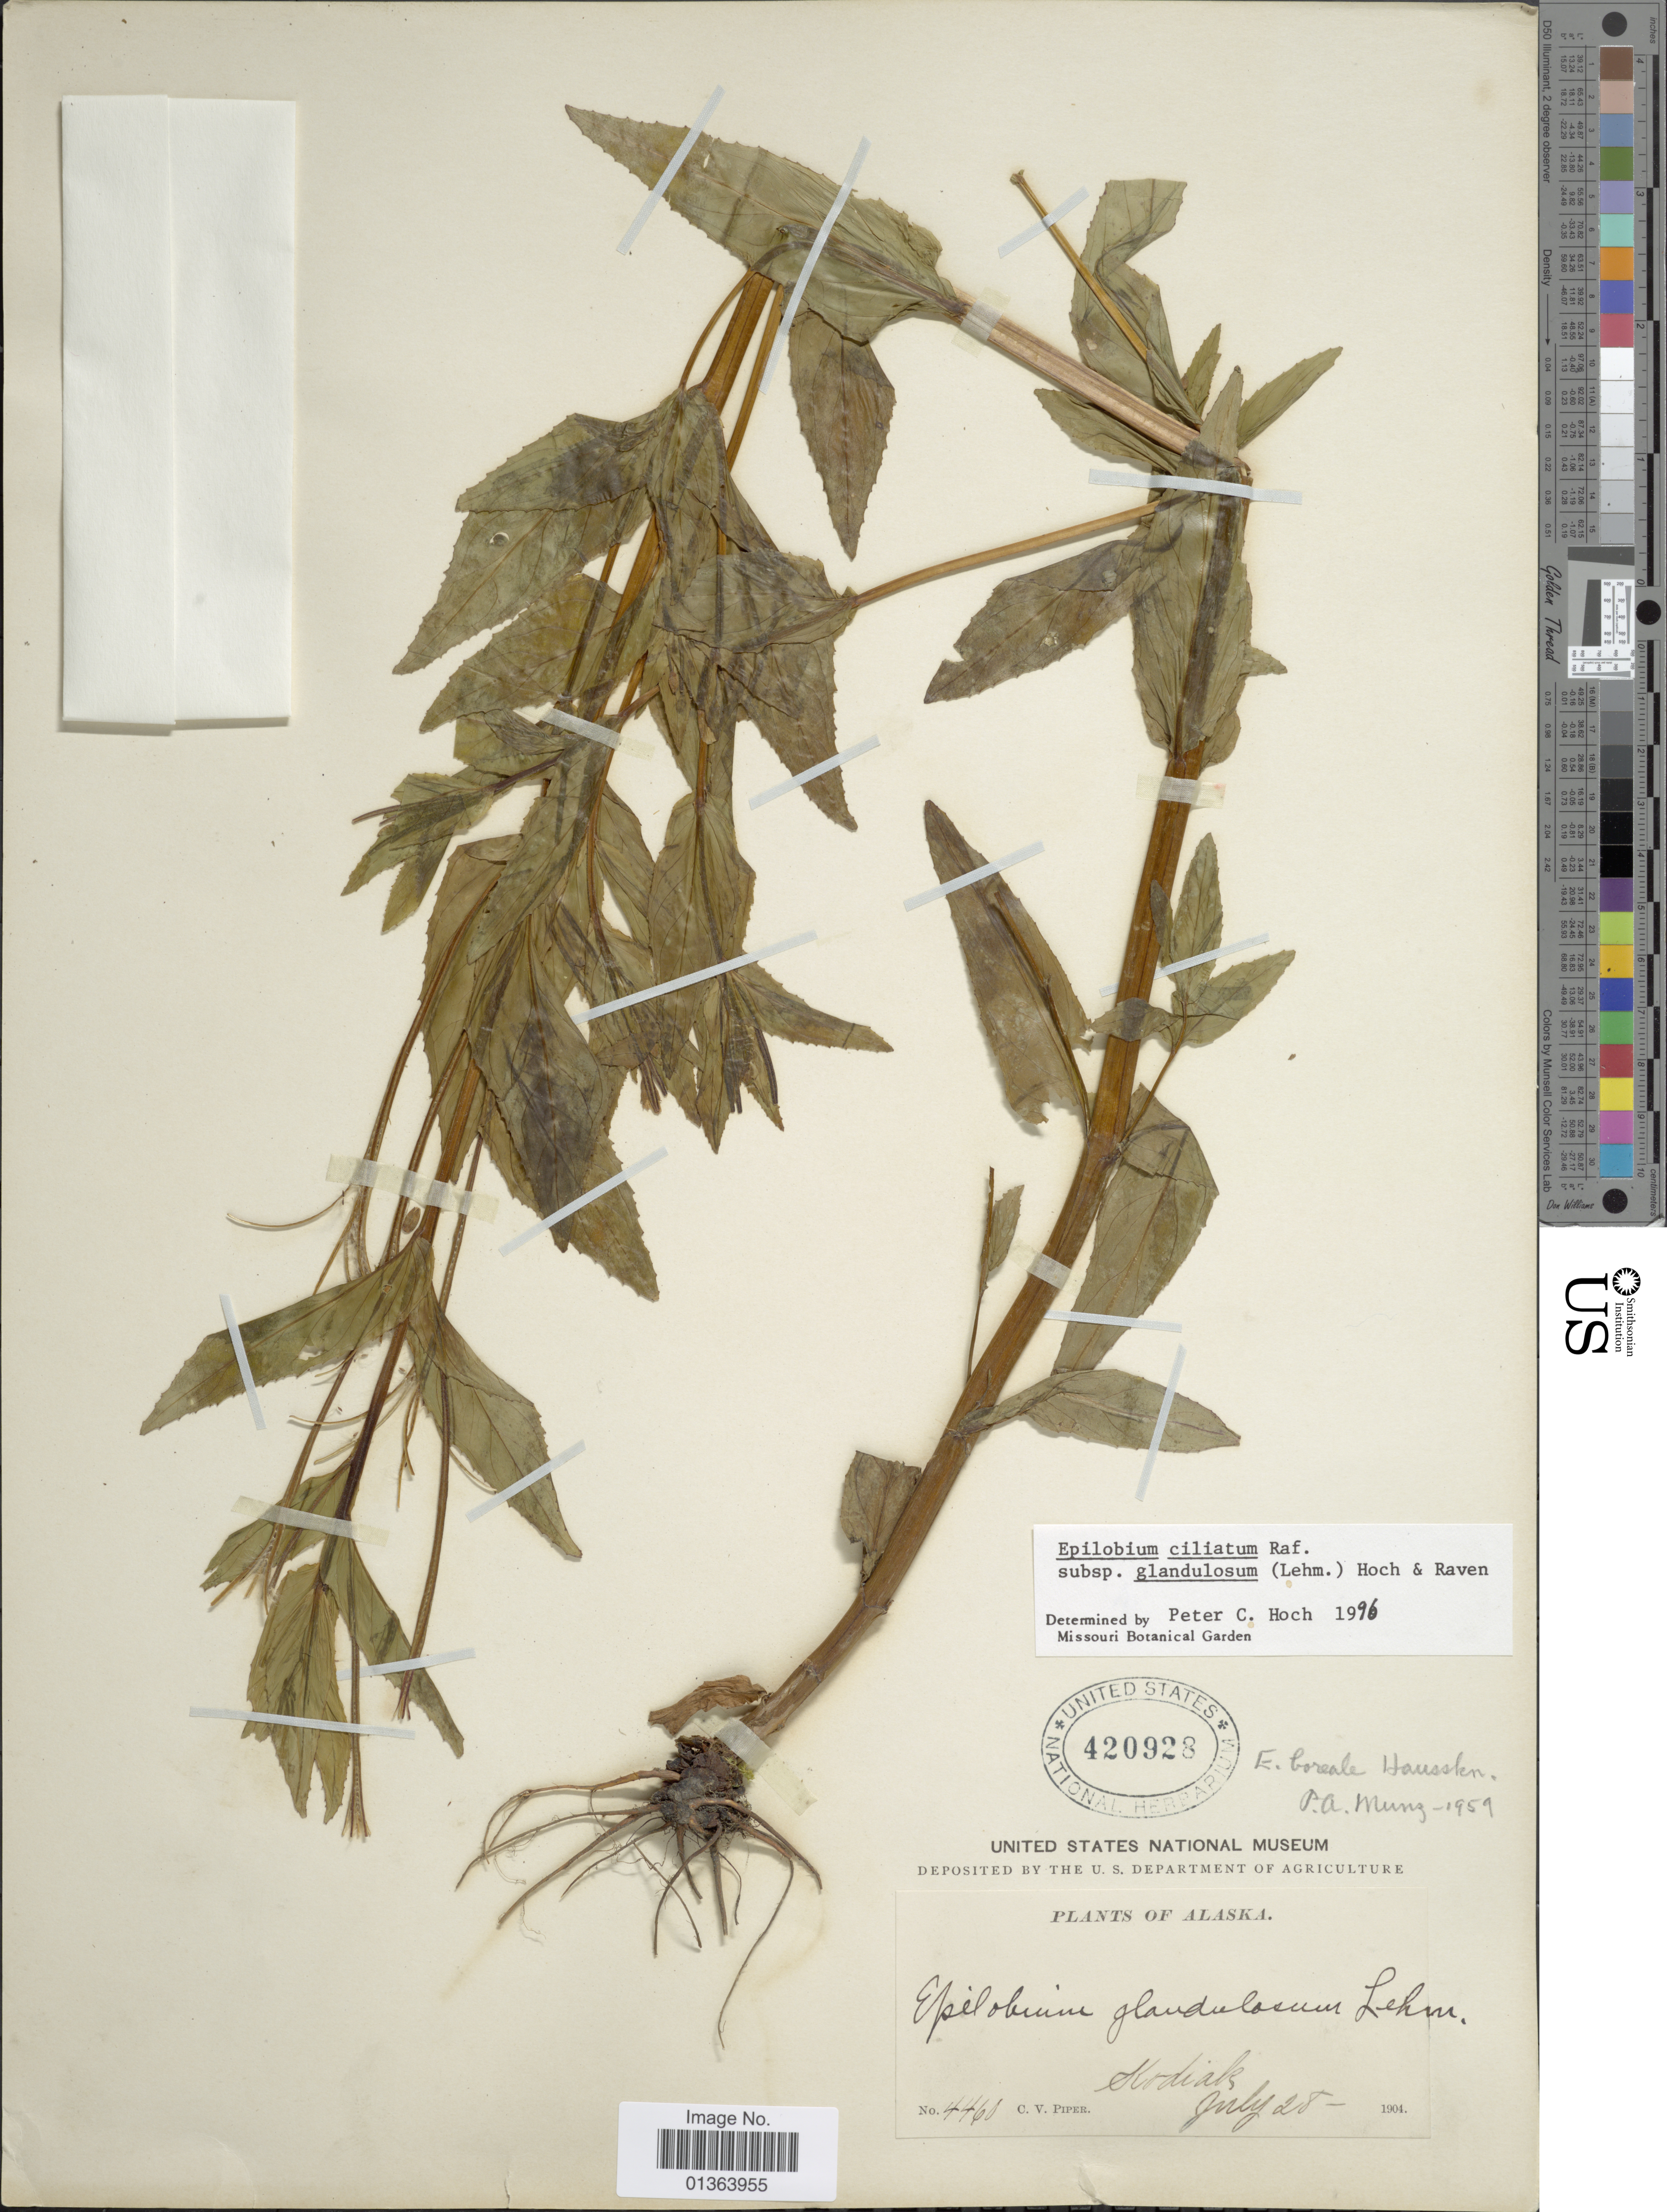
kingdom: Plantae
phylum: Tracheophyta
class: Magnoliopsida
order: Myrtales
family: Onagraceae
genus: Epilobium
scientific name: Epilobium ciliatum subsp. glandulosum x E. hornemannii Rchb. subsp. hornemannii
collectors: C. V. Piper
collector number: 4460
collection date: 1904-07-28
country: United States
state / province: Alaska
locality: Kodiak.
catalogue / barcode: US 420928